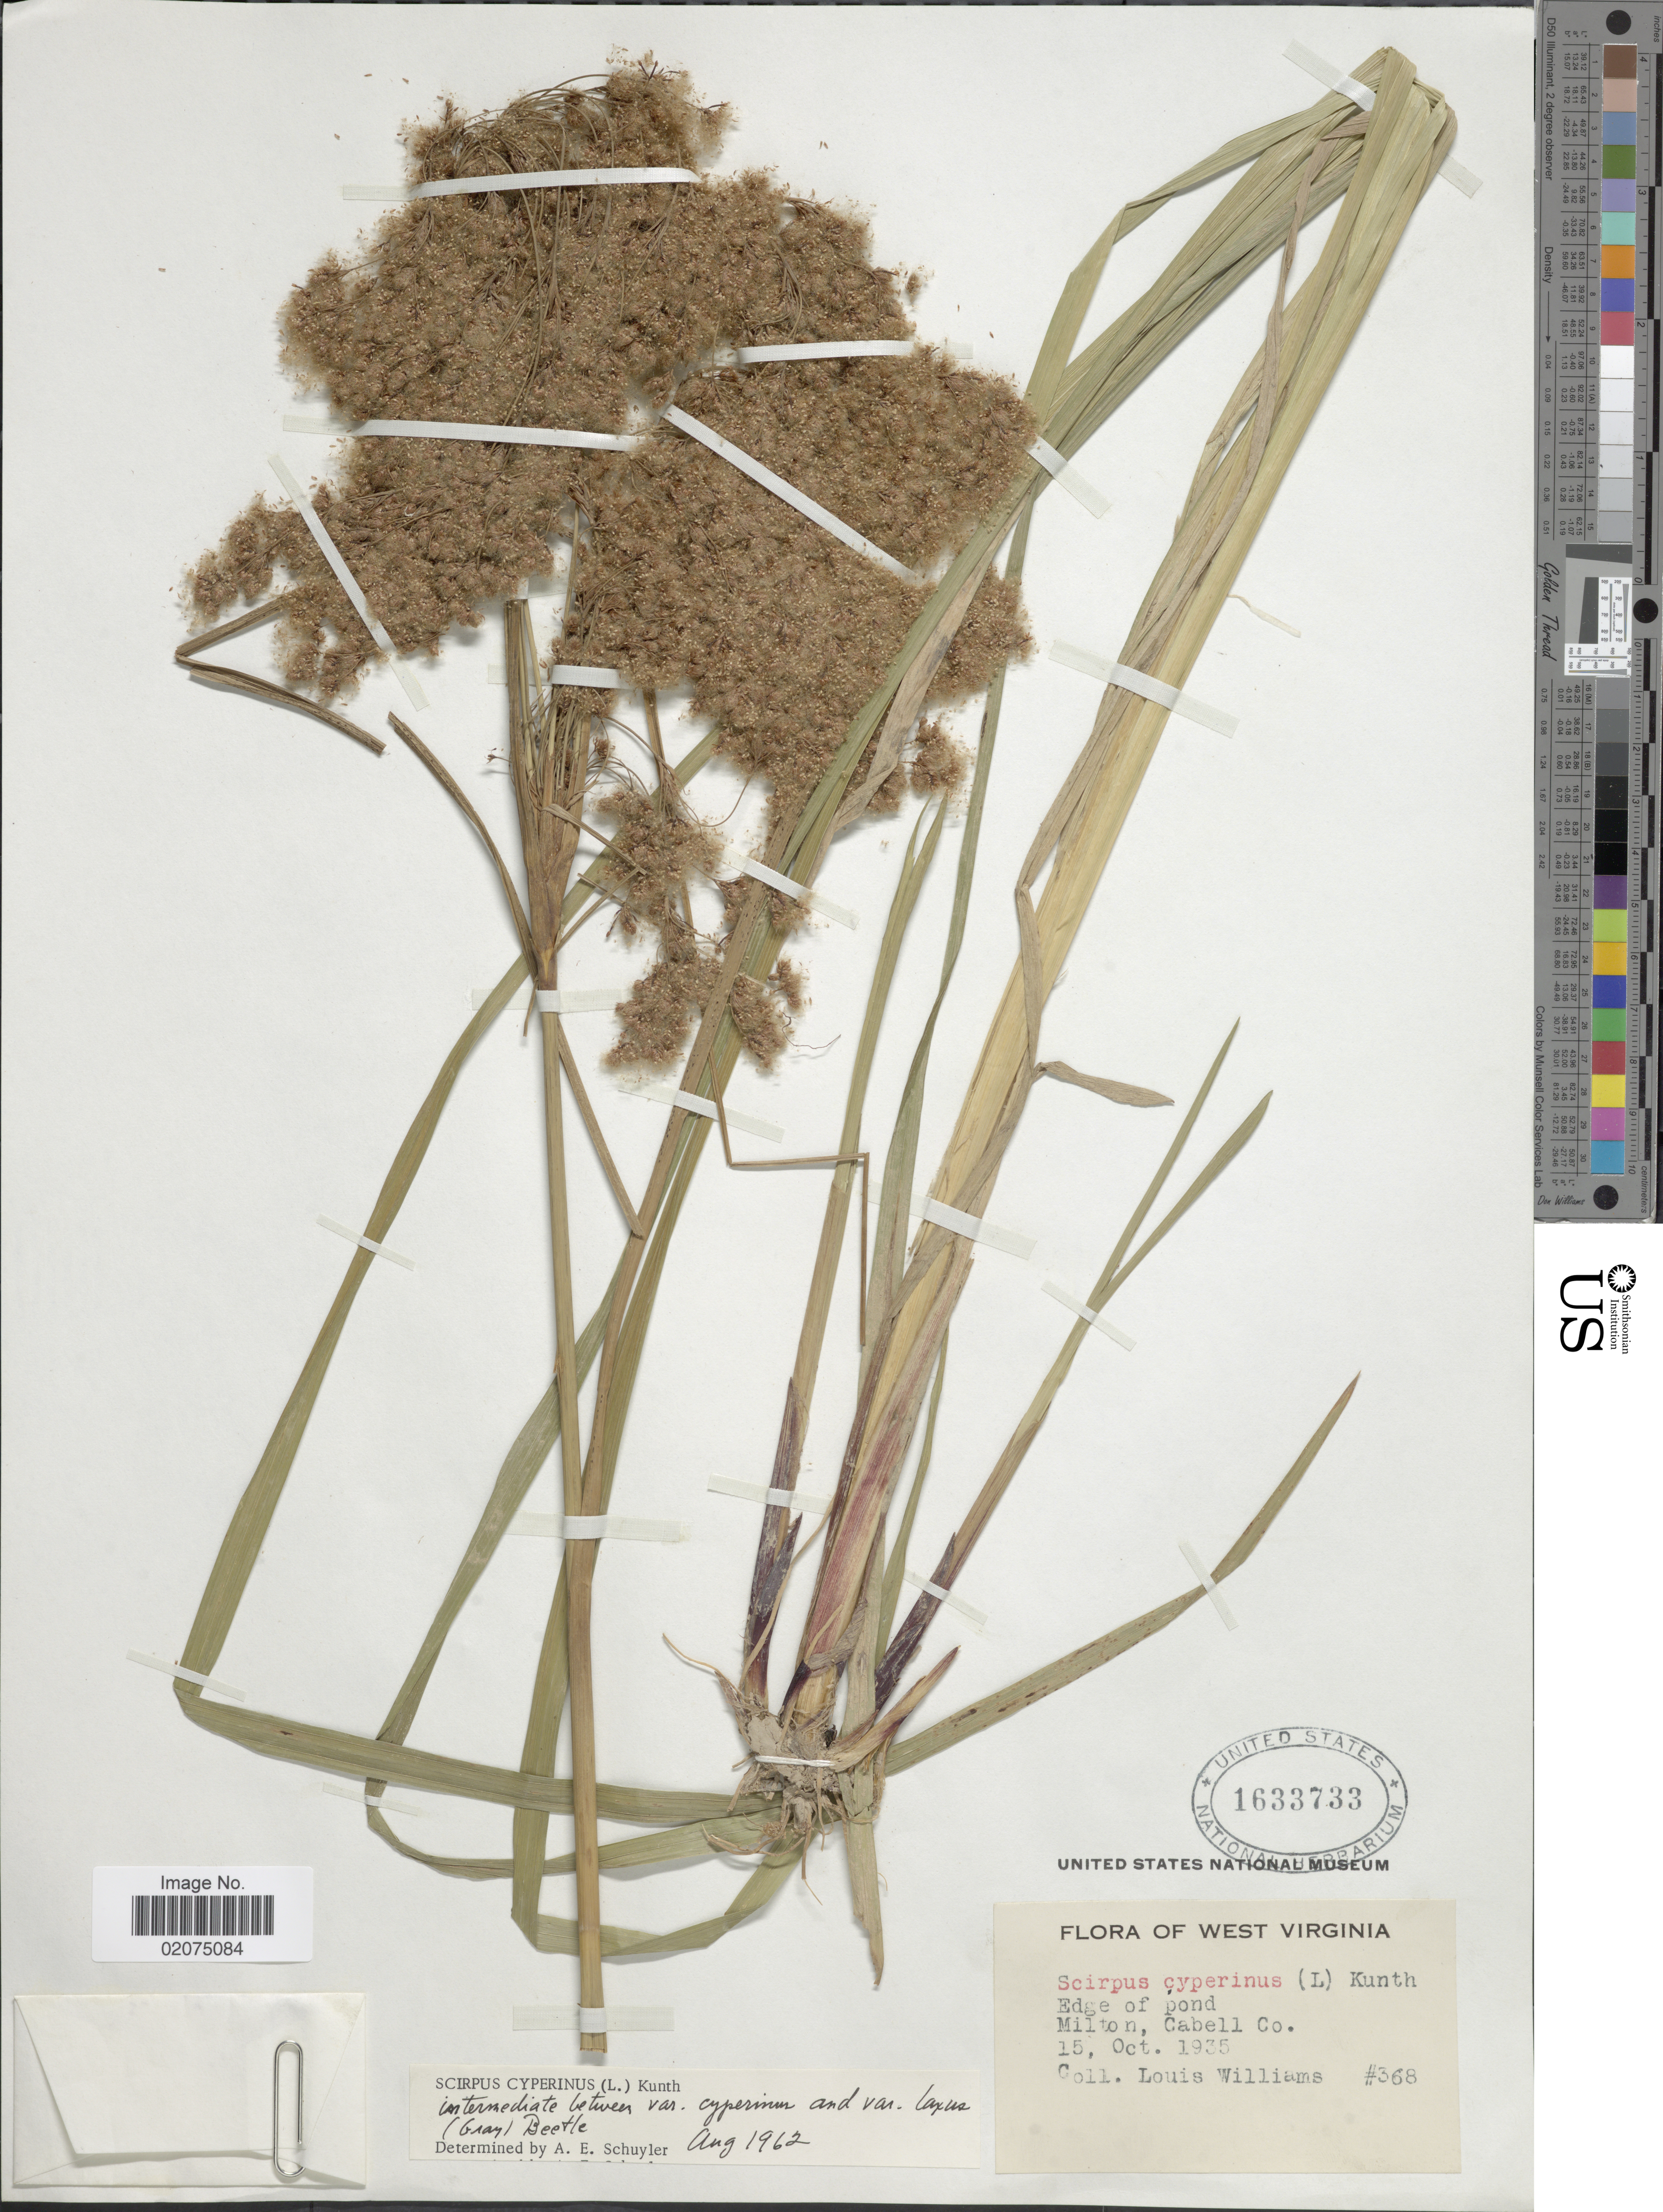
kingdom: Plantae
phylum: Tracheophyta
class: Liliopsida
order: Poales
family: Cyperaceae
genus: Scirpus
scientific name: Scirpus cyperinus (L.) Kunth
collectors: L. G. Williams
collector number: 368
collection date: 1935-10-15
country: United States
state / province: West Virginia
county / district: Cabell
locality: Milton, Cabell Co.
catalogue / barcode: US 1633733